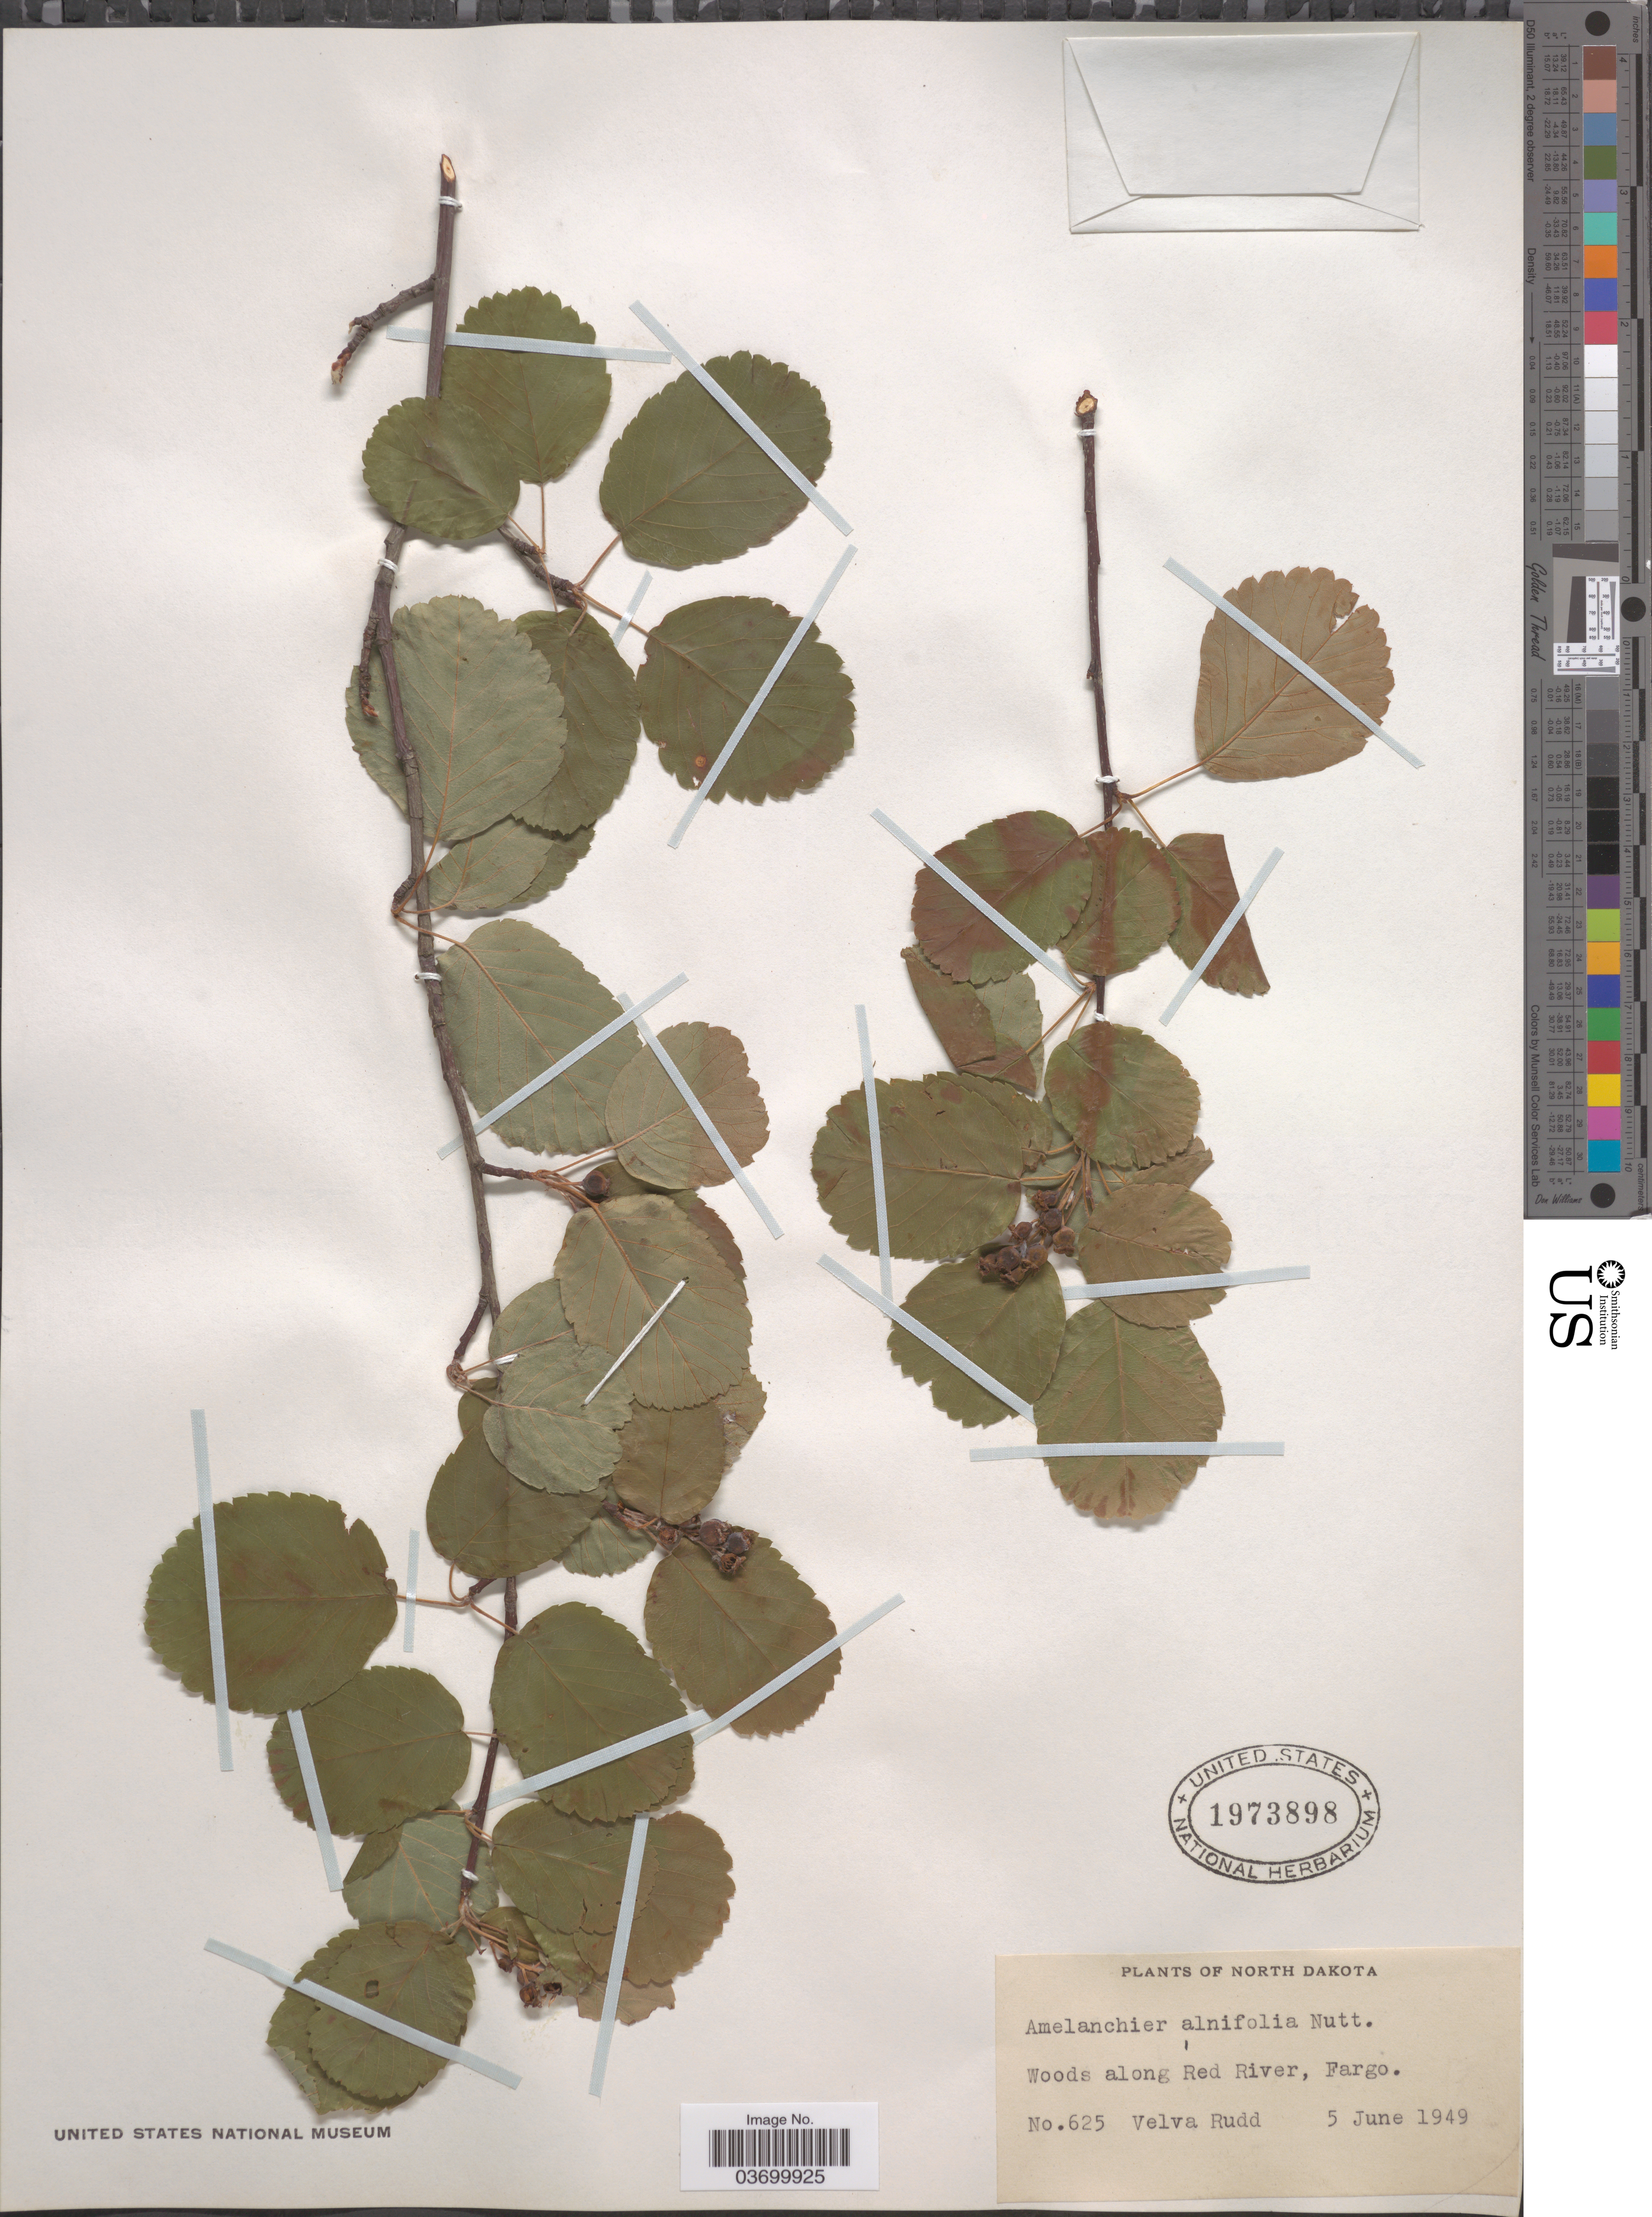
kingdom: Plantae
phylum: Tracheophyta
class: Magnoliopsida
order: Rosales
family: Rosaceae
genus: Amelanchier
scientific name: Amelanchier alnifolia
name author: (Nutt.) Nutt. ex M. Roem.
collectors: V. E. Rudd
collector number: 625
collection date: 1949-06-05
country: United States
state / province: North Dakota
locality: Woods along Red River, Fargo.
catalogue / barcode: US 1973898